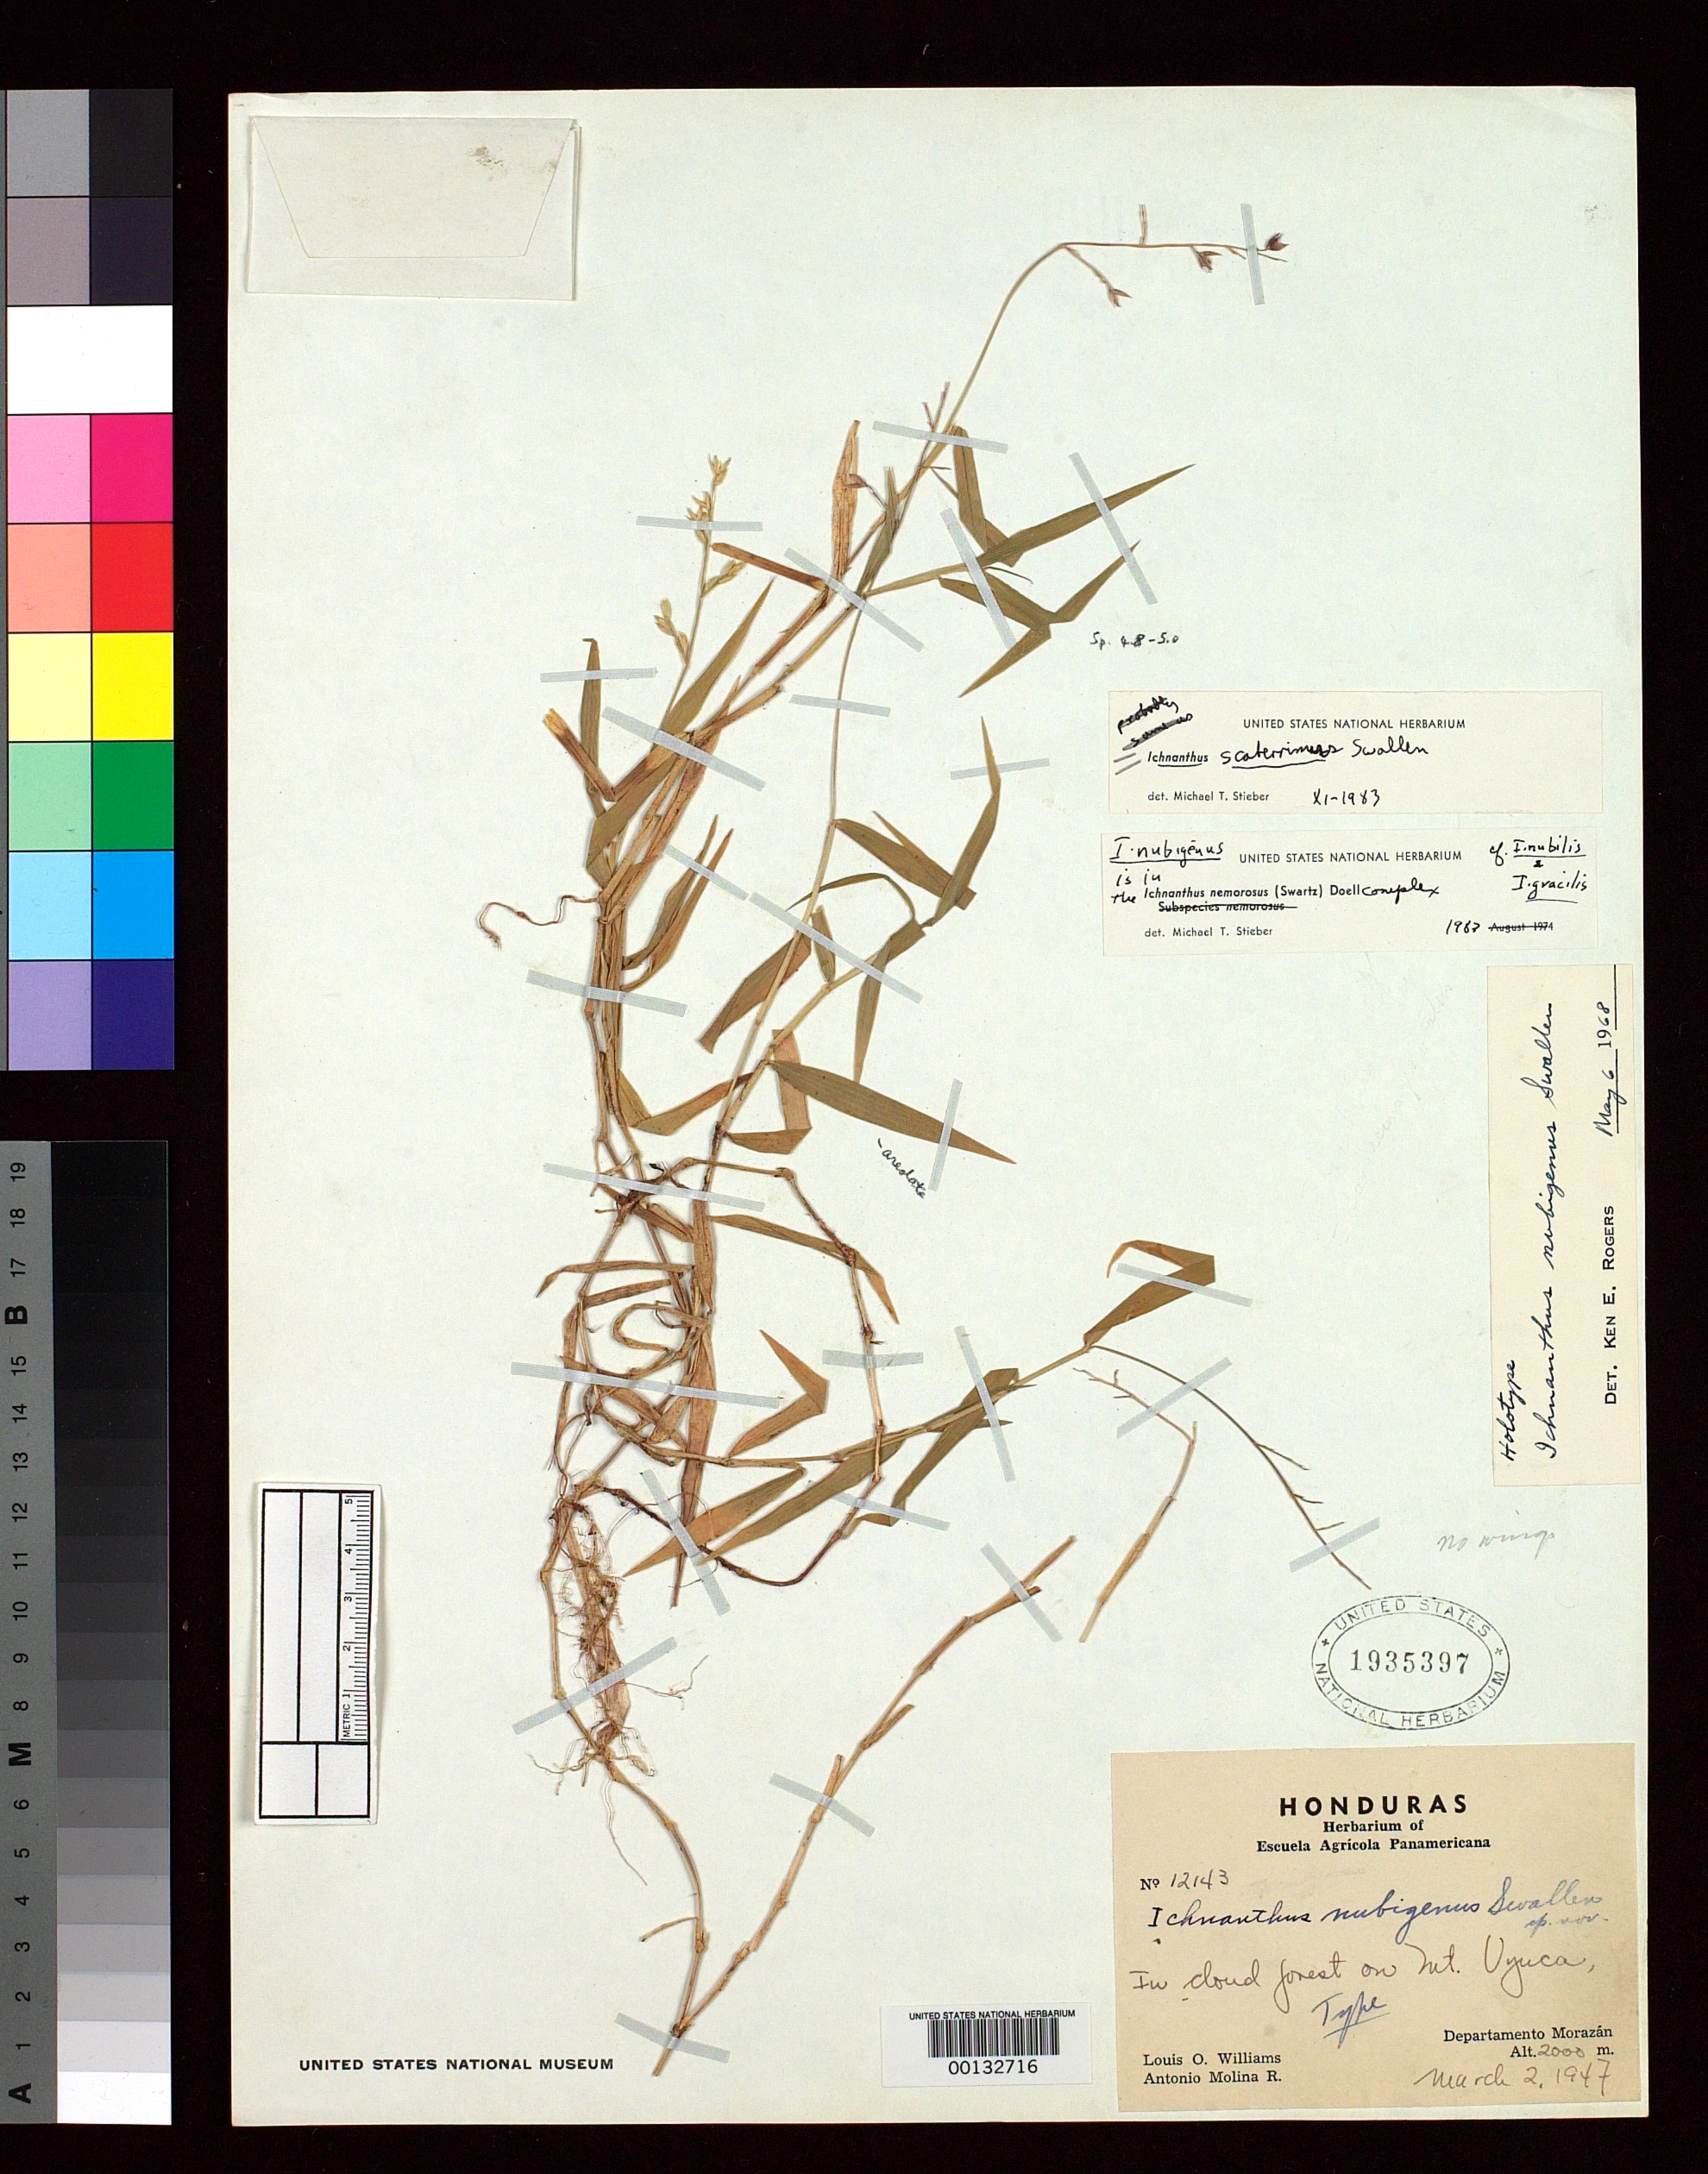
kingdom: Plantae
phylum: Tracheophyta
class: Liliopsida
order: Poales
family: Poaceae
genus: Ichnanthus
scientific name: Ichnanthus nubigenus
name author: Swallen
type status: Holotype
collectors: L. O. Williams & A. Molina R.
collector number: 12143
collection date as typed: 02 Mar 1947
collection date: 1947-03-02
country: Honduras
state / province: Fco. Morazán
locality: Mt. Uyuca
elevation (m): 2000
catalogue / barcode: US 1935397